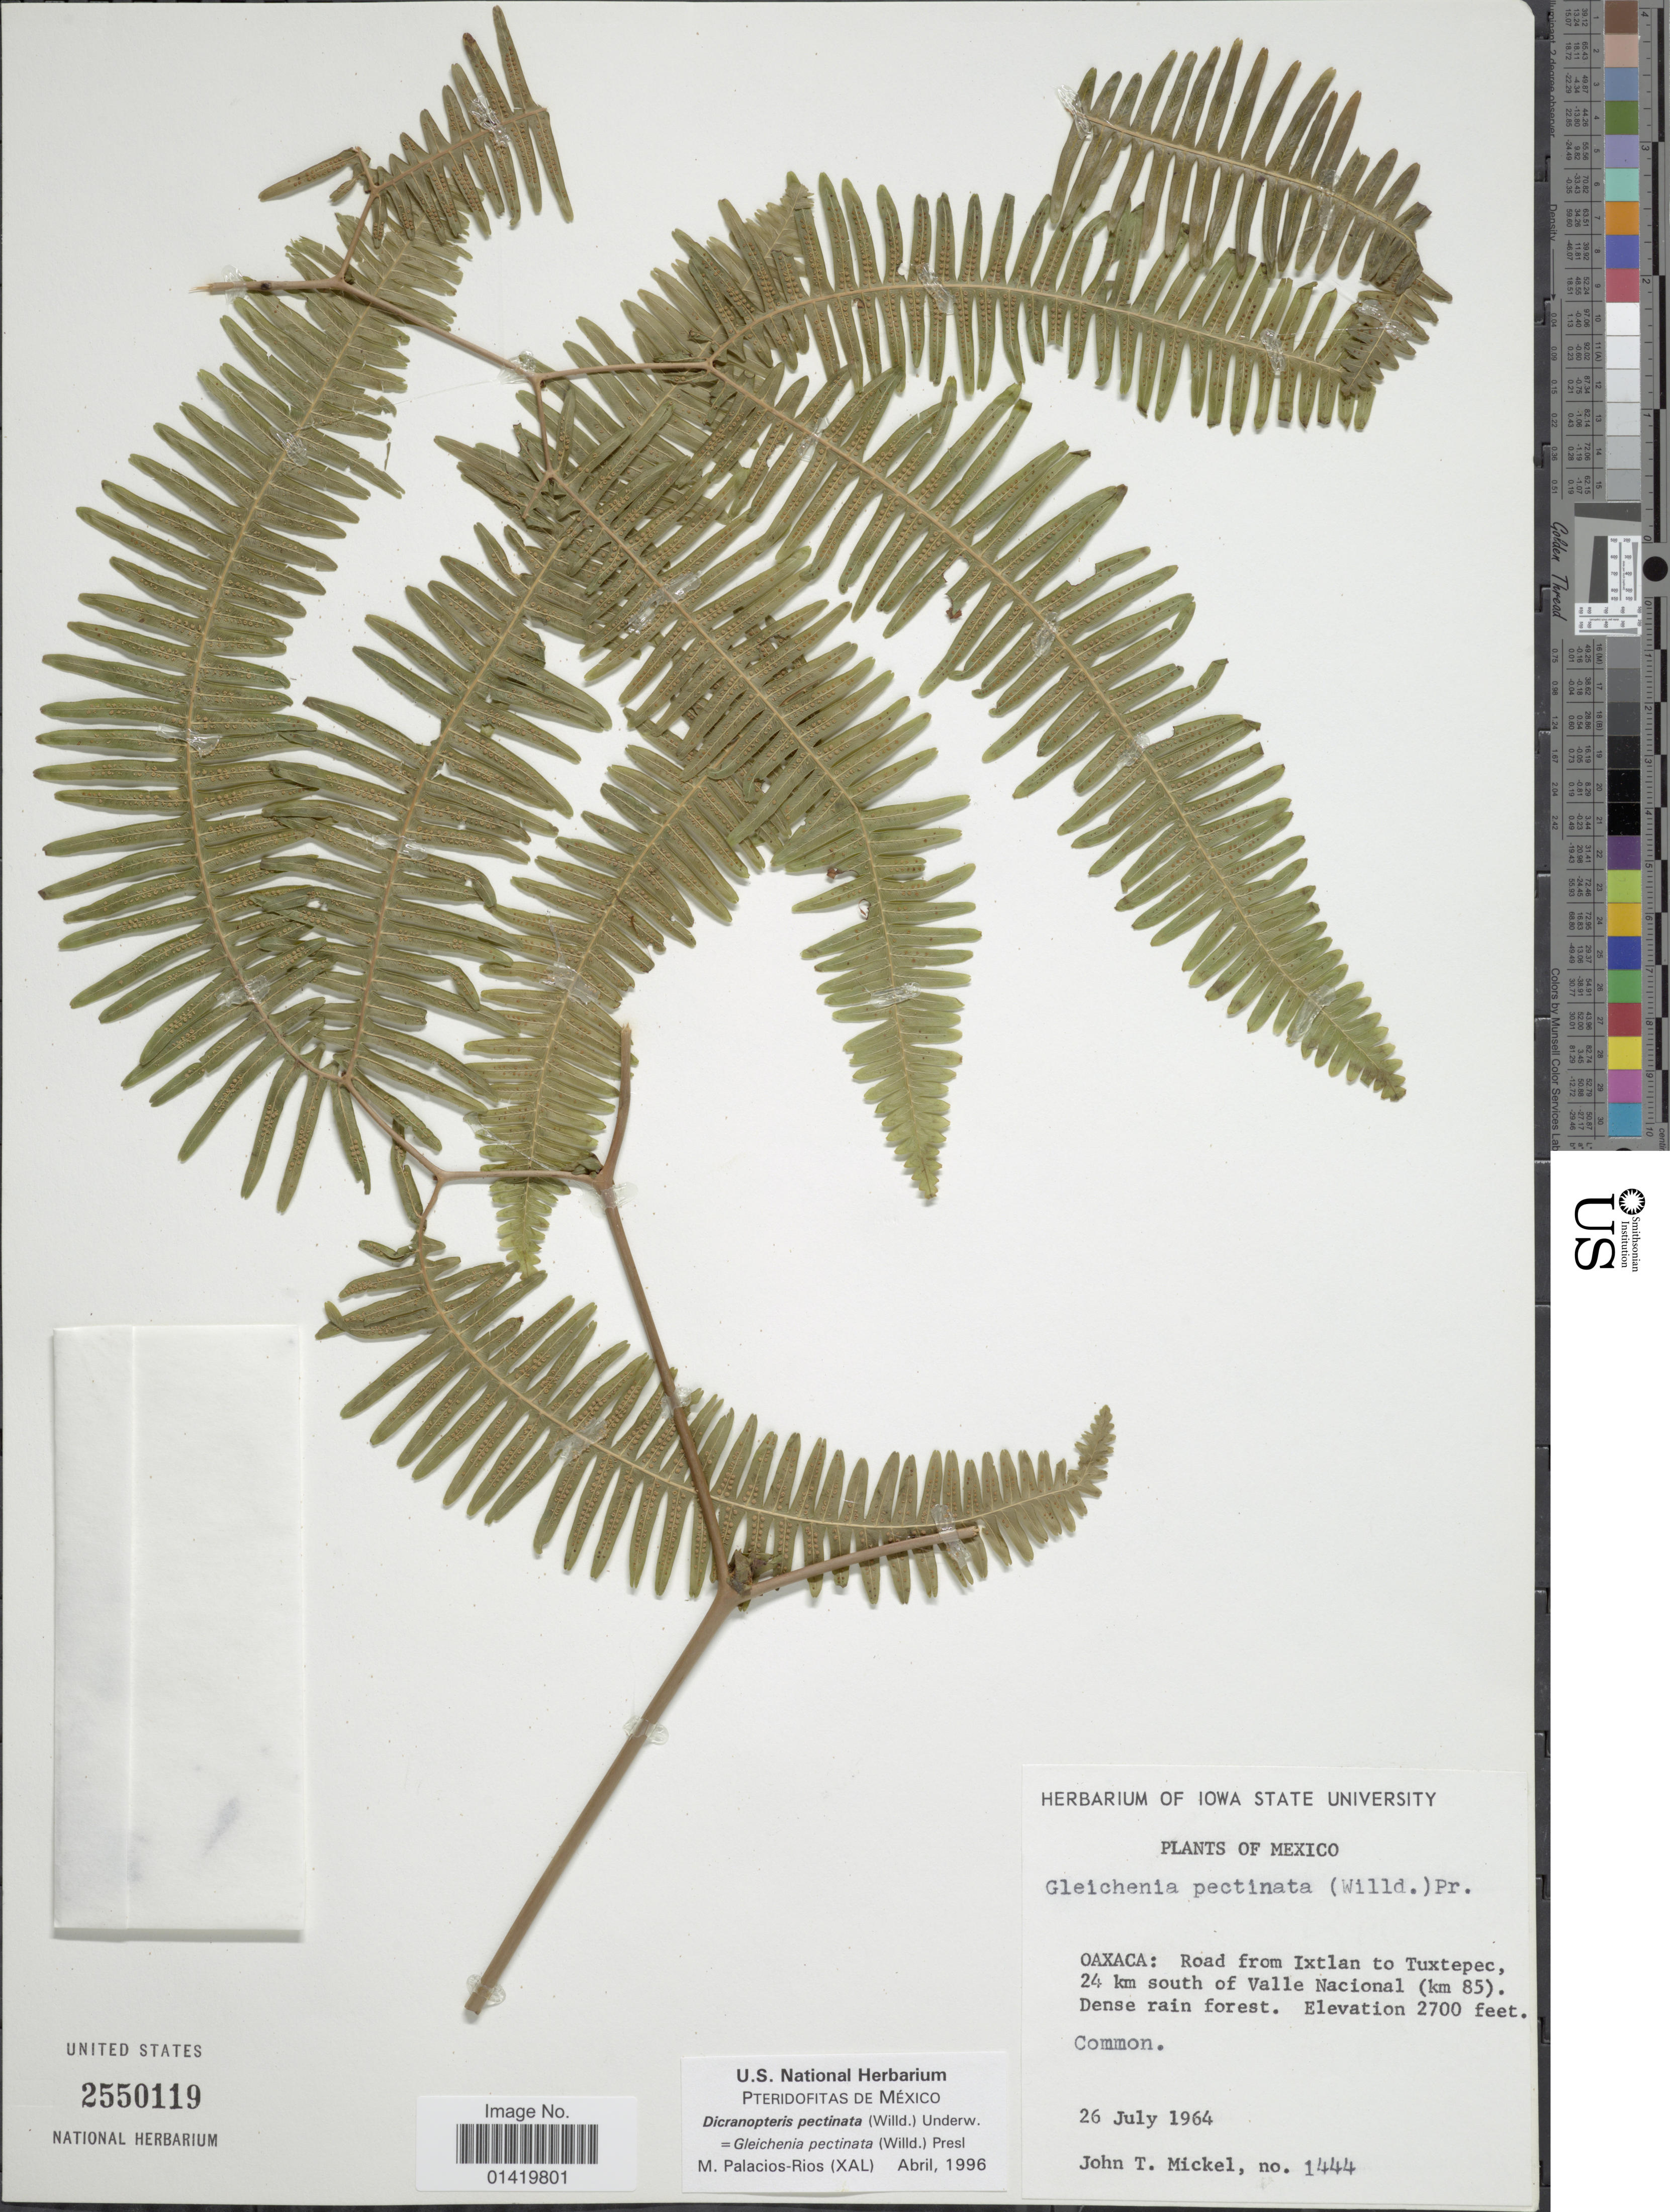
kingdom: Plantae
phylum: Tracheophyta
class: Polypodiopsida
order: Gleicheniales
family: Gleicheniaceae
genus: Gleichenella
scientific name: Gleichenella pectinata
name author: (Willd.) Ching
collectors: J. T. Mickel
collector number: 1444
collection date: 1964-07-26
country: Mexico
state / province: Oaxaca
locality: Road from Ixtlan to Tuxtepec, 24 km south of Valle Nacional (km 85)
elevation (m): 823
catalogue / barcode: US 2550119